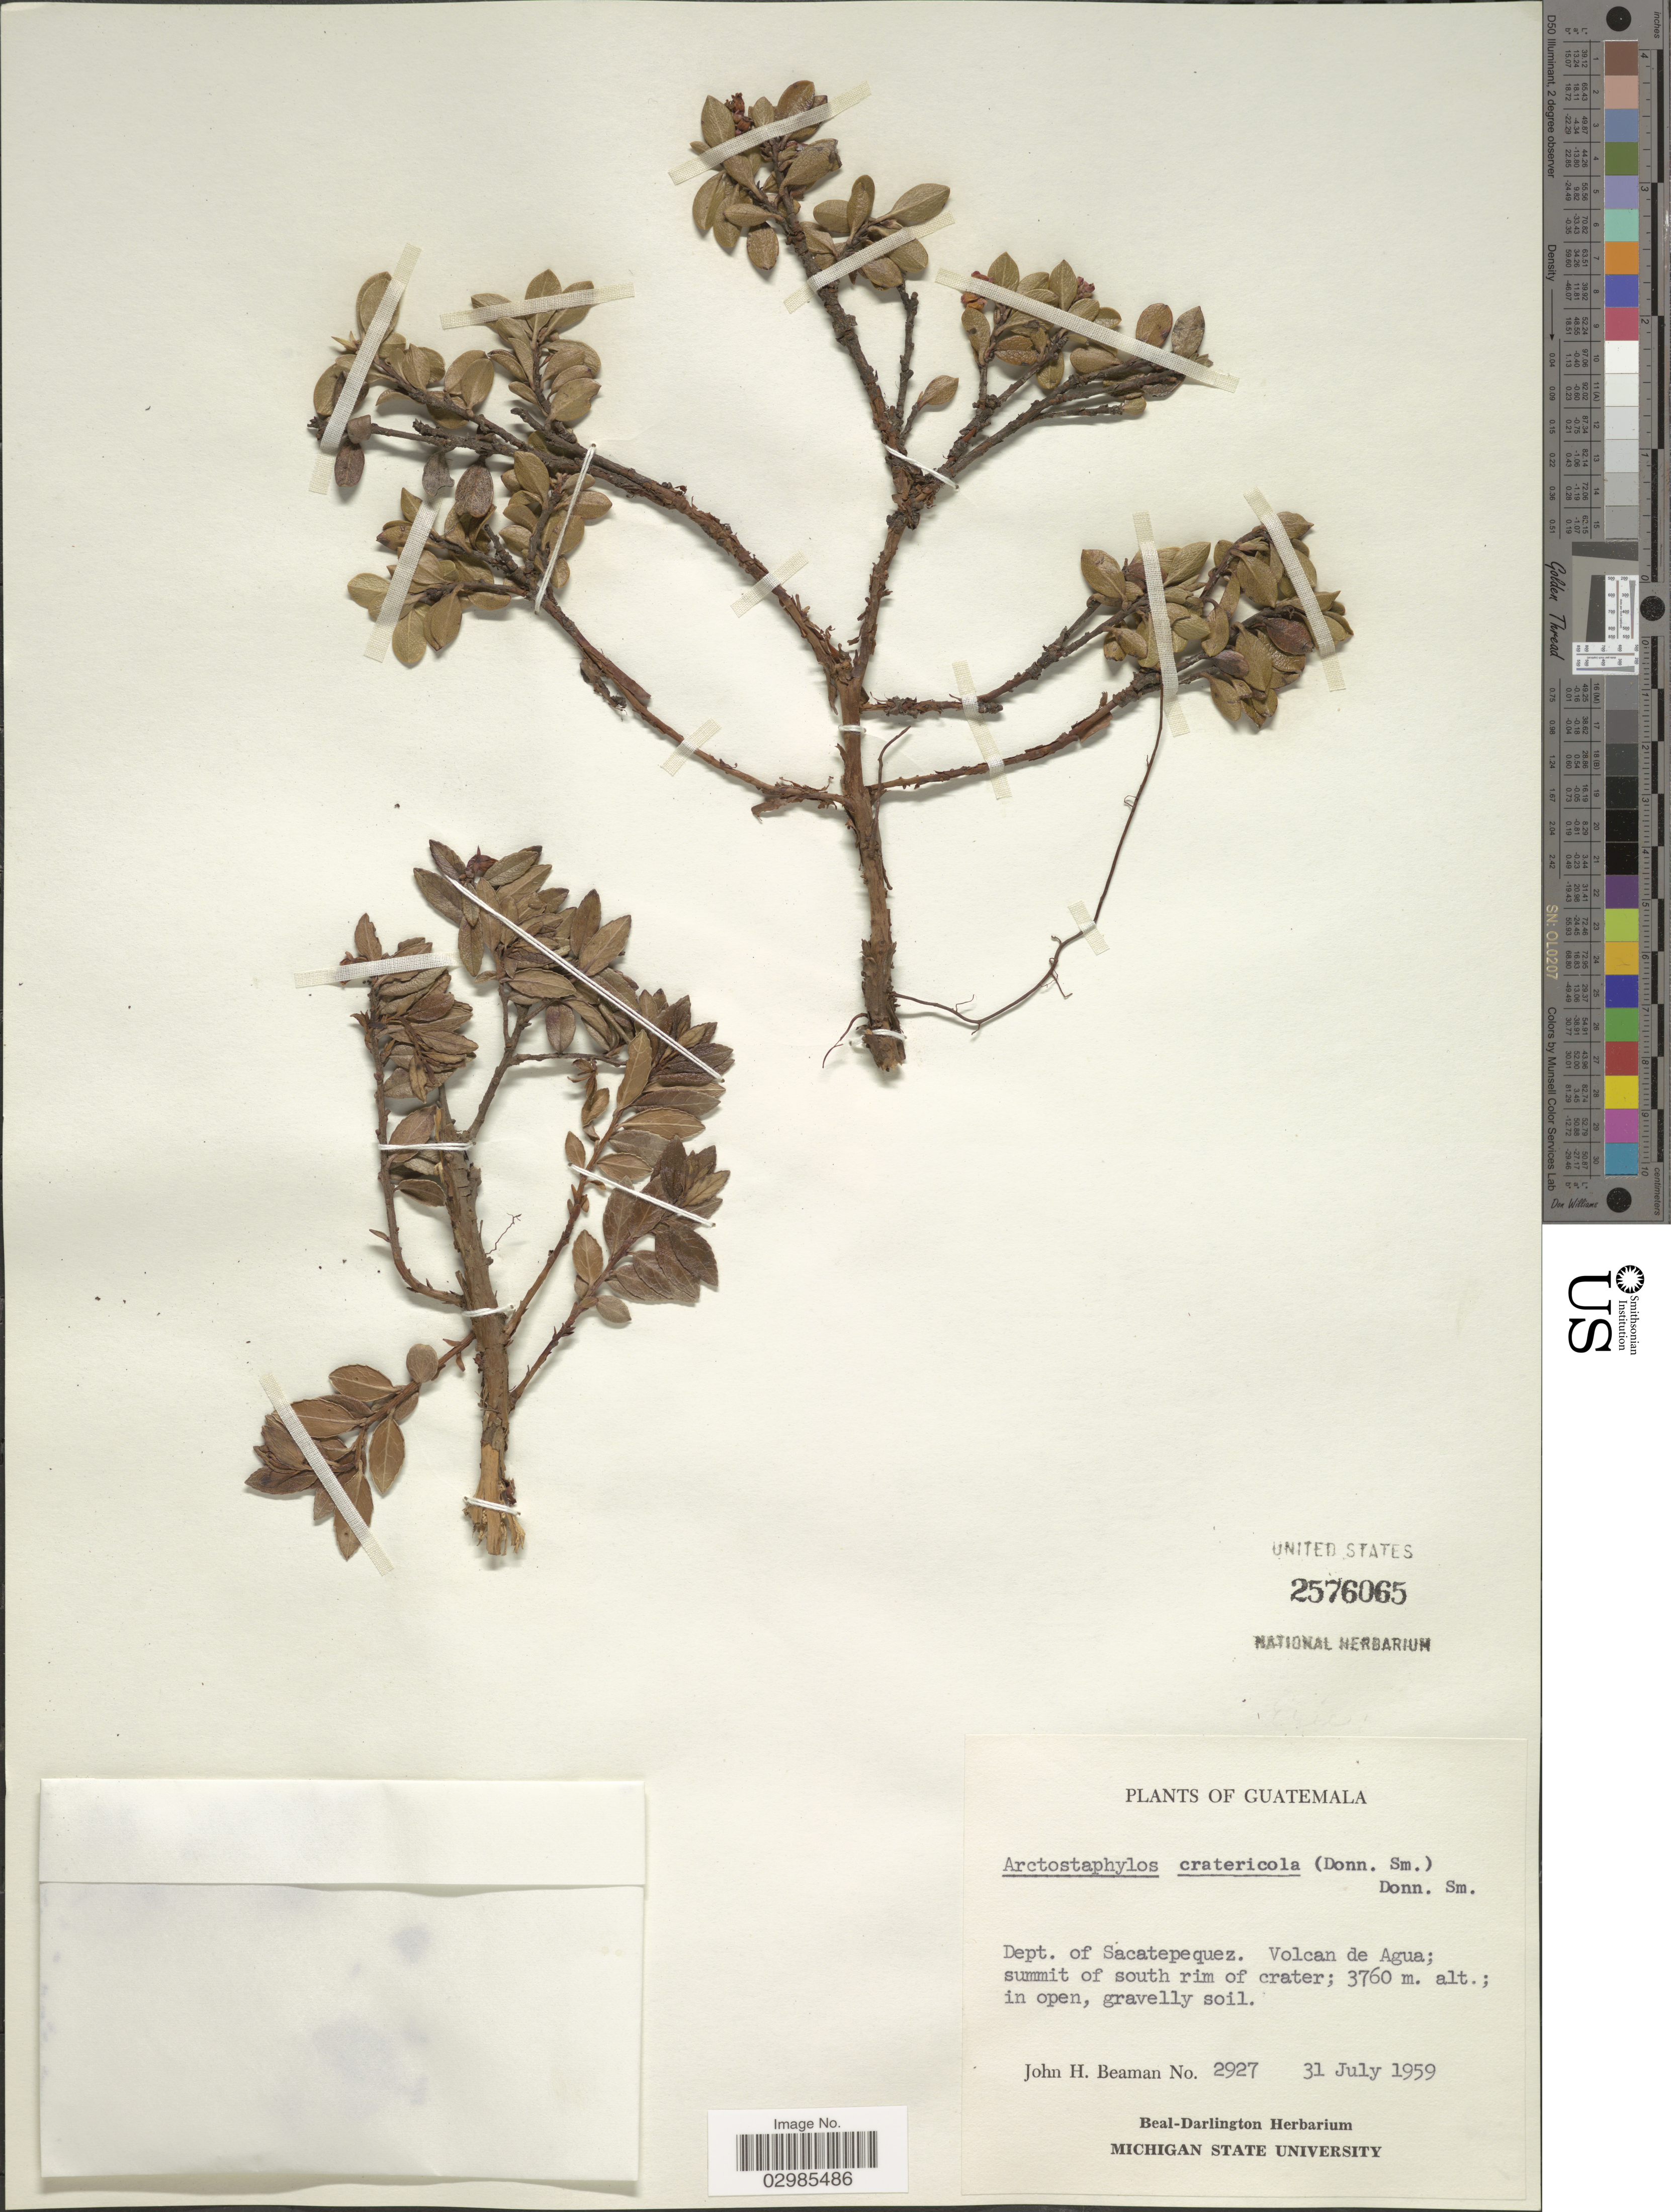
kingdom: Plantae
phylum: Tracheophyta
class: Magnoliopsida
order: Ericales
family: Ericaceae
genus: Arctostaphylos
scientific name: Arctostaphylos uva-ursi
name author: (L.) Spreng.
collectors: J. H. Beaman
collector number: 2927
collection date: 1959-07-31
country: Guatemala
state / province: Sacatepéquez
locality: Dept. of Sacatepequez, Volcan de Agua: summit of south rim of crater.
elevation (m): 3760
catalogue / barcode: US 2576065